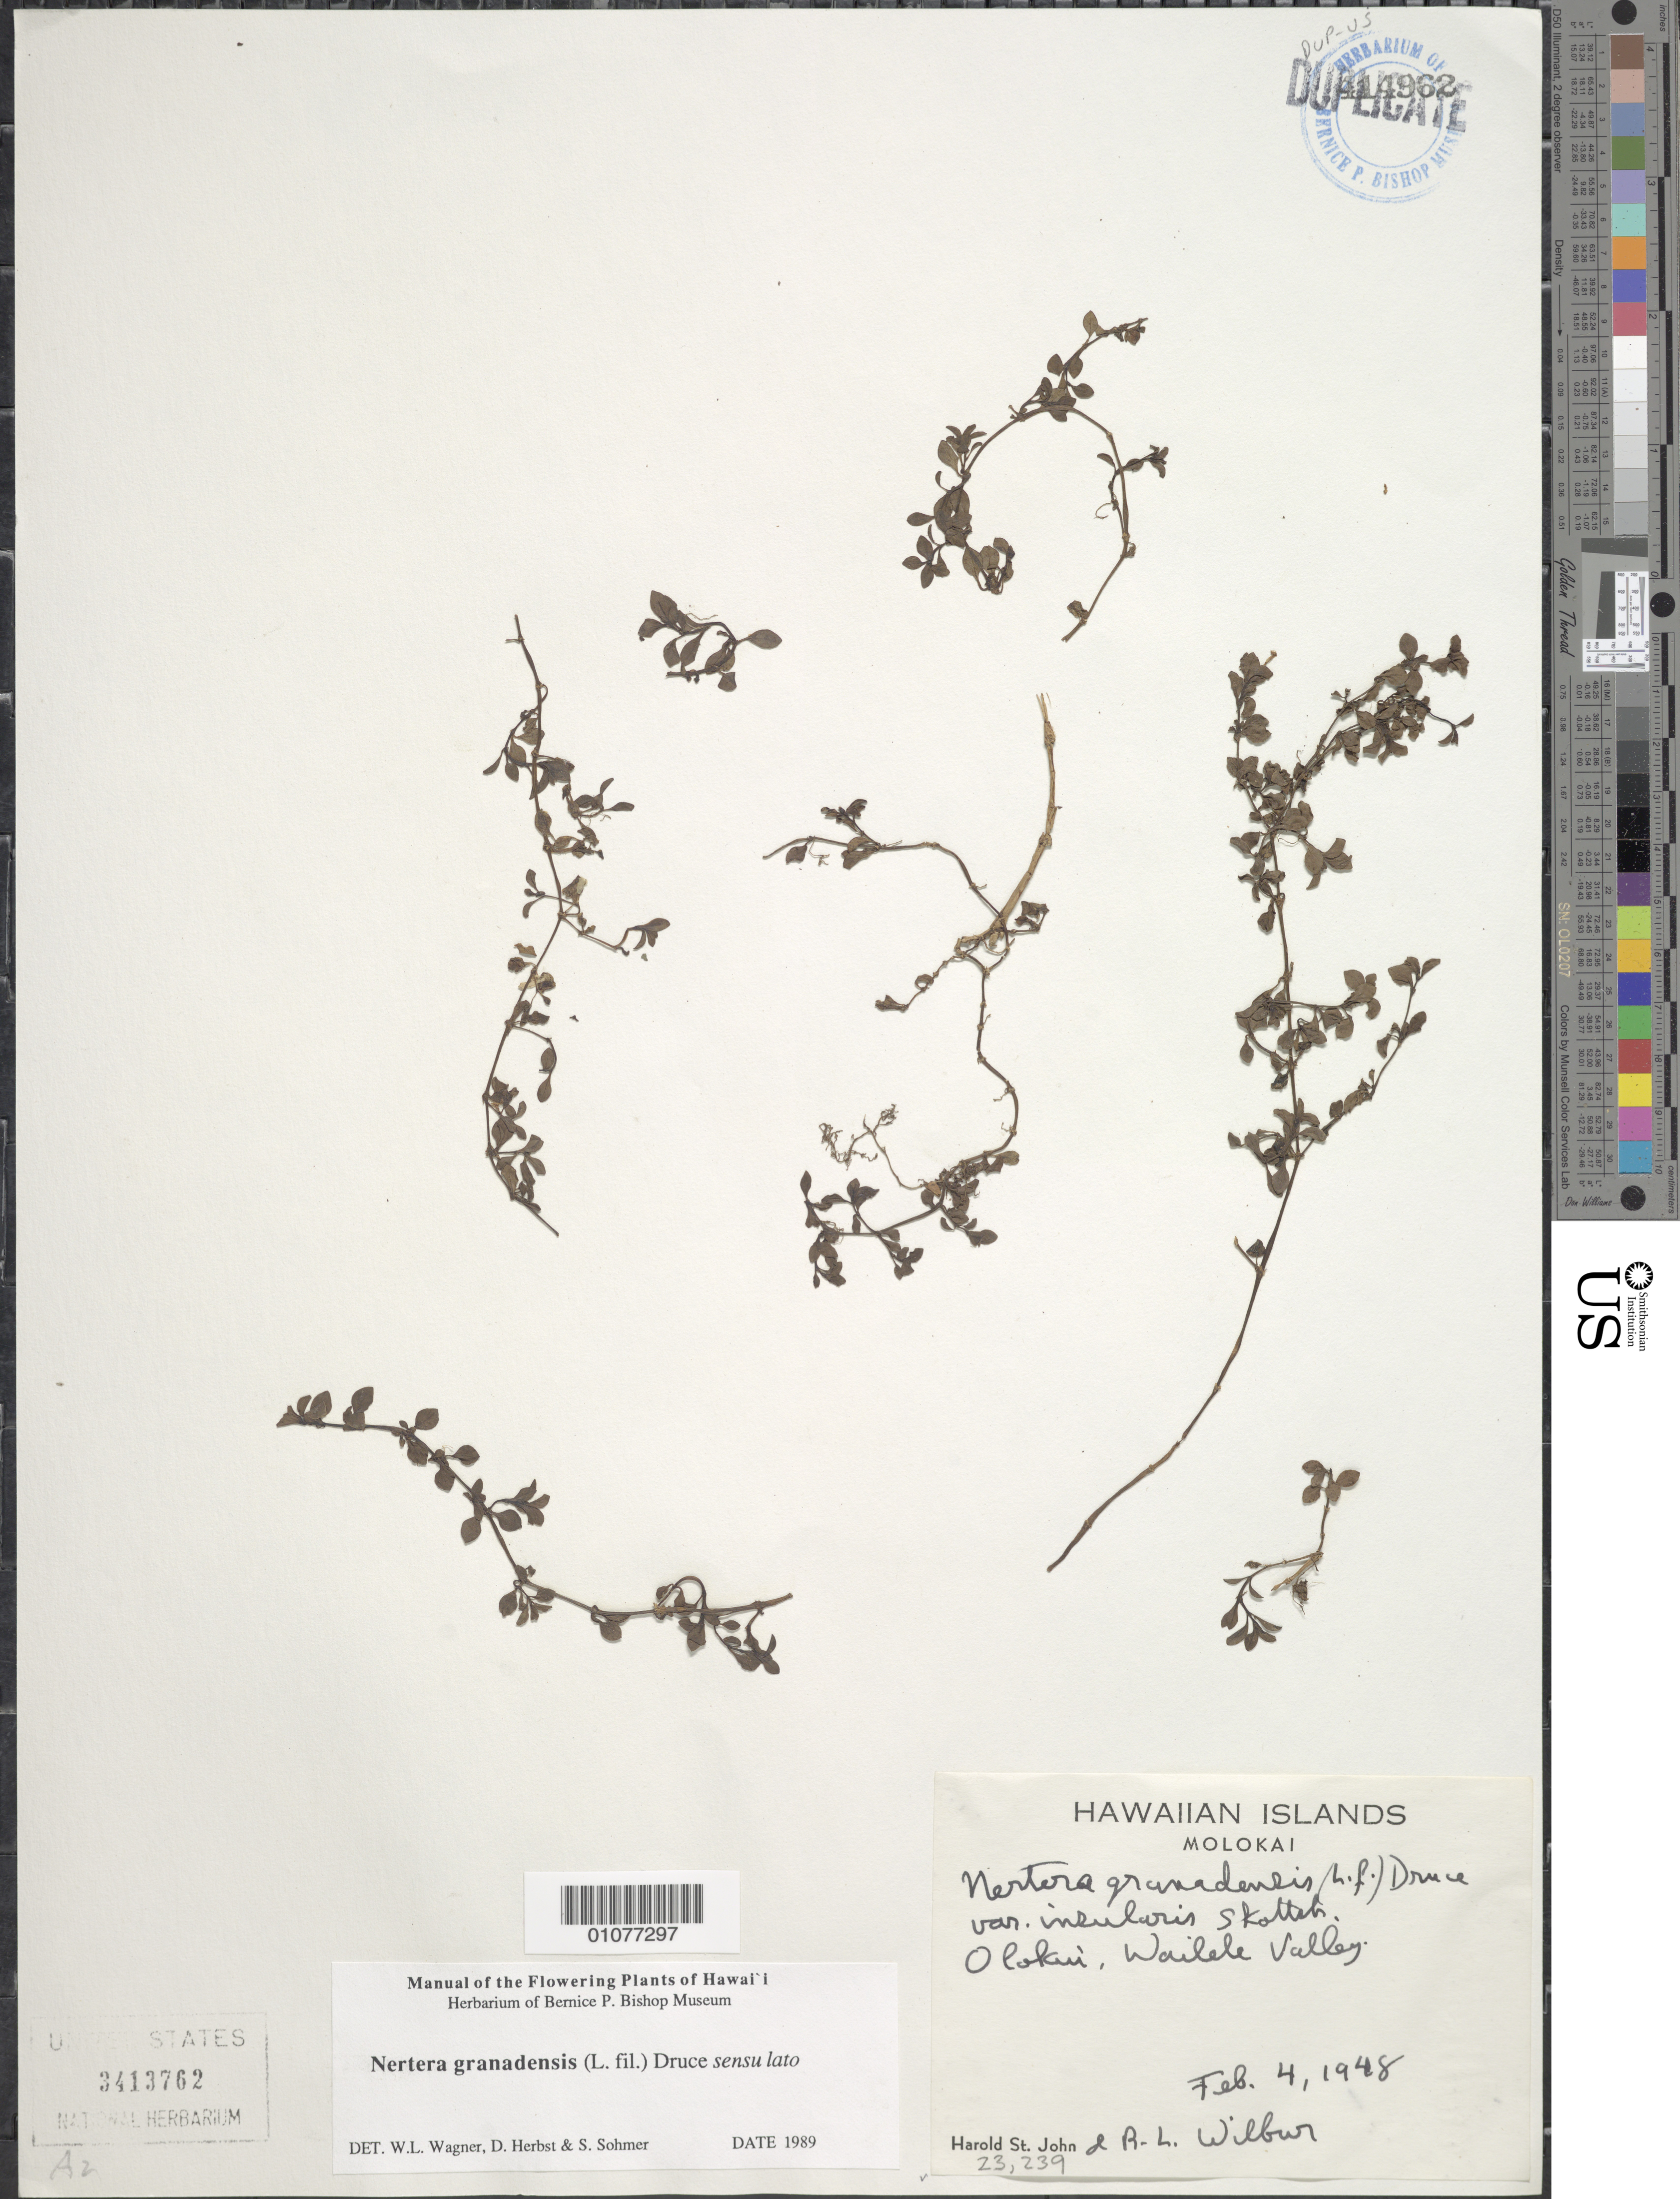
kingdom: Plantae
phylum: Tracheophyta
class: Magnoliopsida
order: Gentianales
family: Rubiaceae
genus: Nertera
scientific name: Nertera granadensis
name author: (Mutis ex L. f.) Druce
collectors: H. St. John & R. L. Wilbur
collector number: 23239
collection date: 1948-02-04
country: United States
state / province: Hawaii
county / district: Maui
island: Moloka'i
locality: Olokui, Wailele Valley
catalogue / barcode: US 3413762